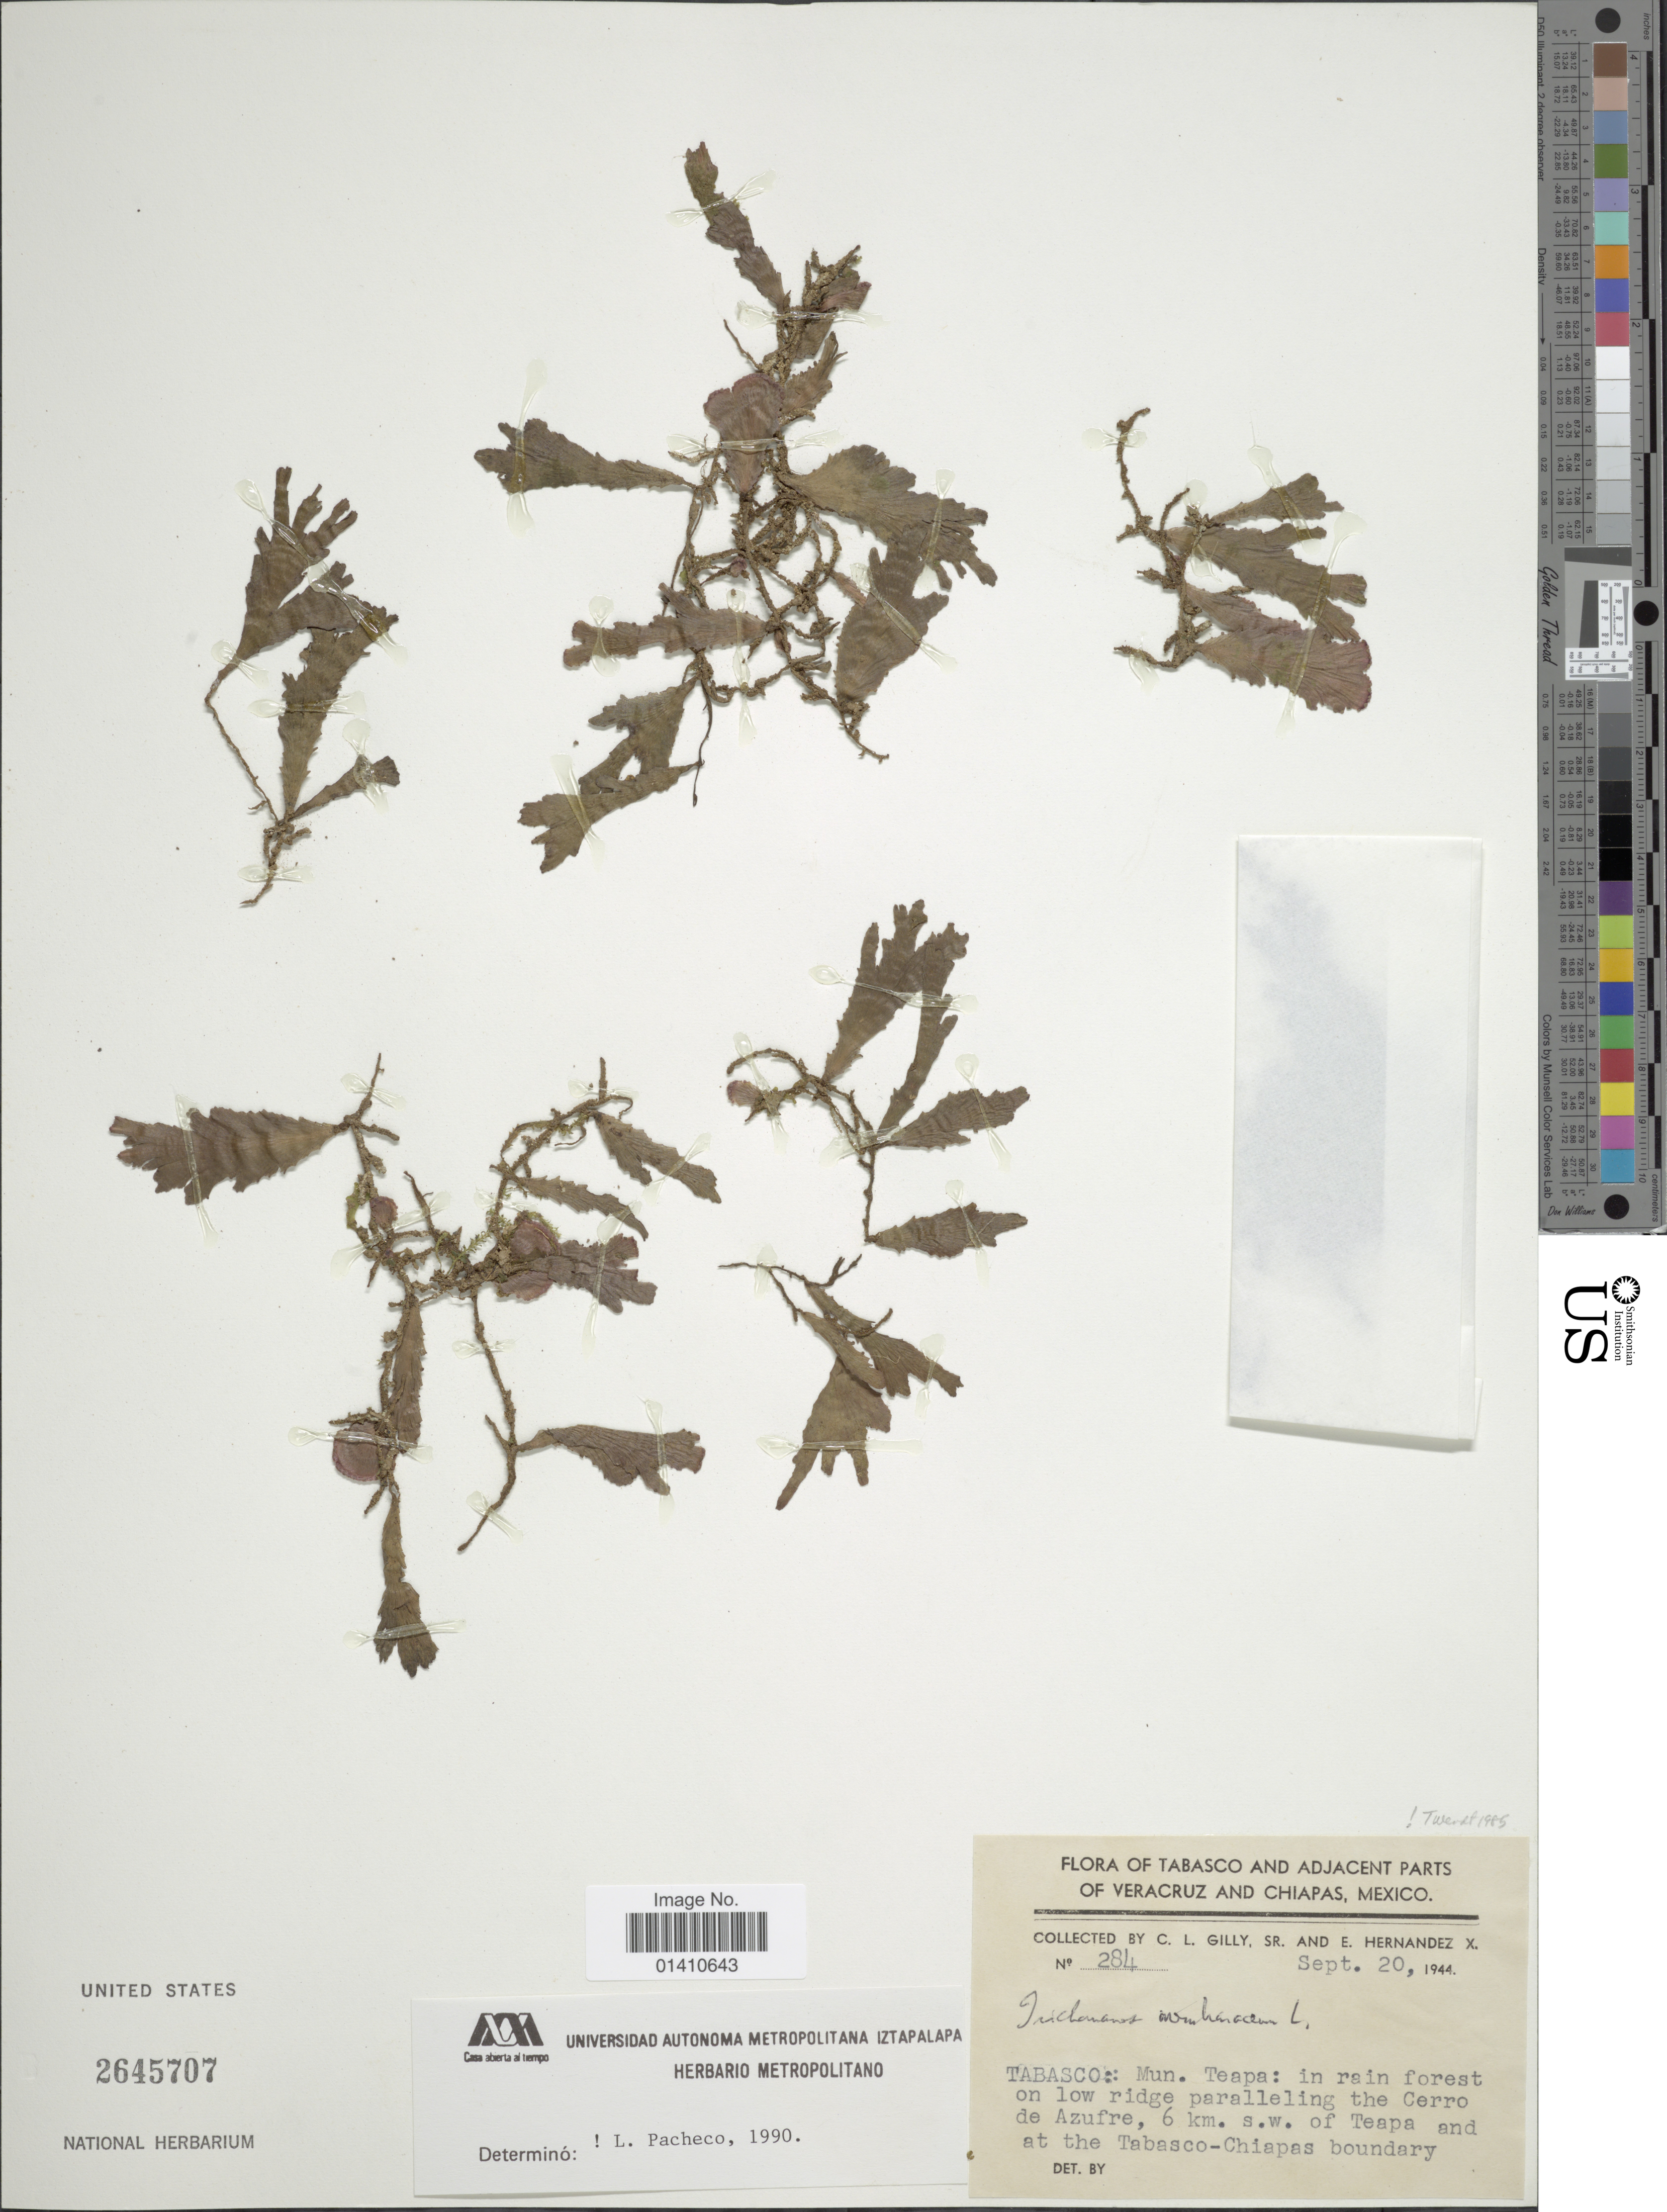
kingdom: Plantae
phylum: Tracheophyta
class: Polypodiopsida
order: Hymenophyllales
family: Hymenophyllaceae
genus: Didymoglossum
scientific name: Didymoglossum membranaceum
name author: (L.) Vareschi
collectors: C. Gilly & E. Hernandez X.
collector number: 284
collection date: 1944-09-20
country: Mexico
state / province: Tabasco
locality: Mun. Teapa: in rain forest on low ridge paralelling the Cerro de Azufre, 6 km s.w. of Teapa and at the Tabasco-Chiapas boundary. Tabasco and Adjacent parts of Veracruz and Chiapas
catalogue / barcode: US 2645707